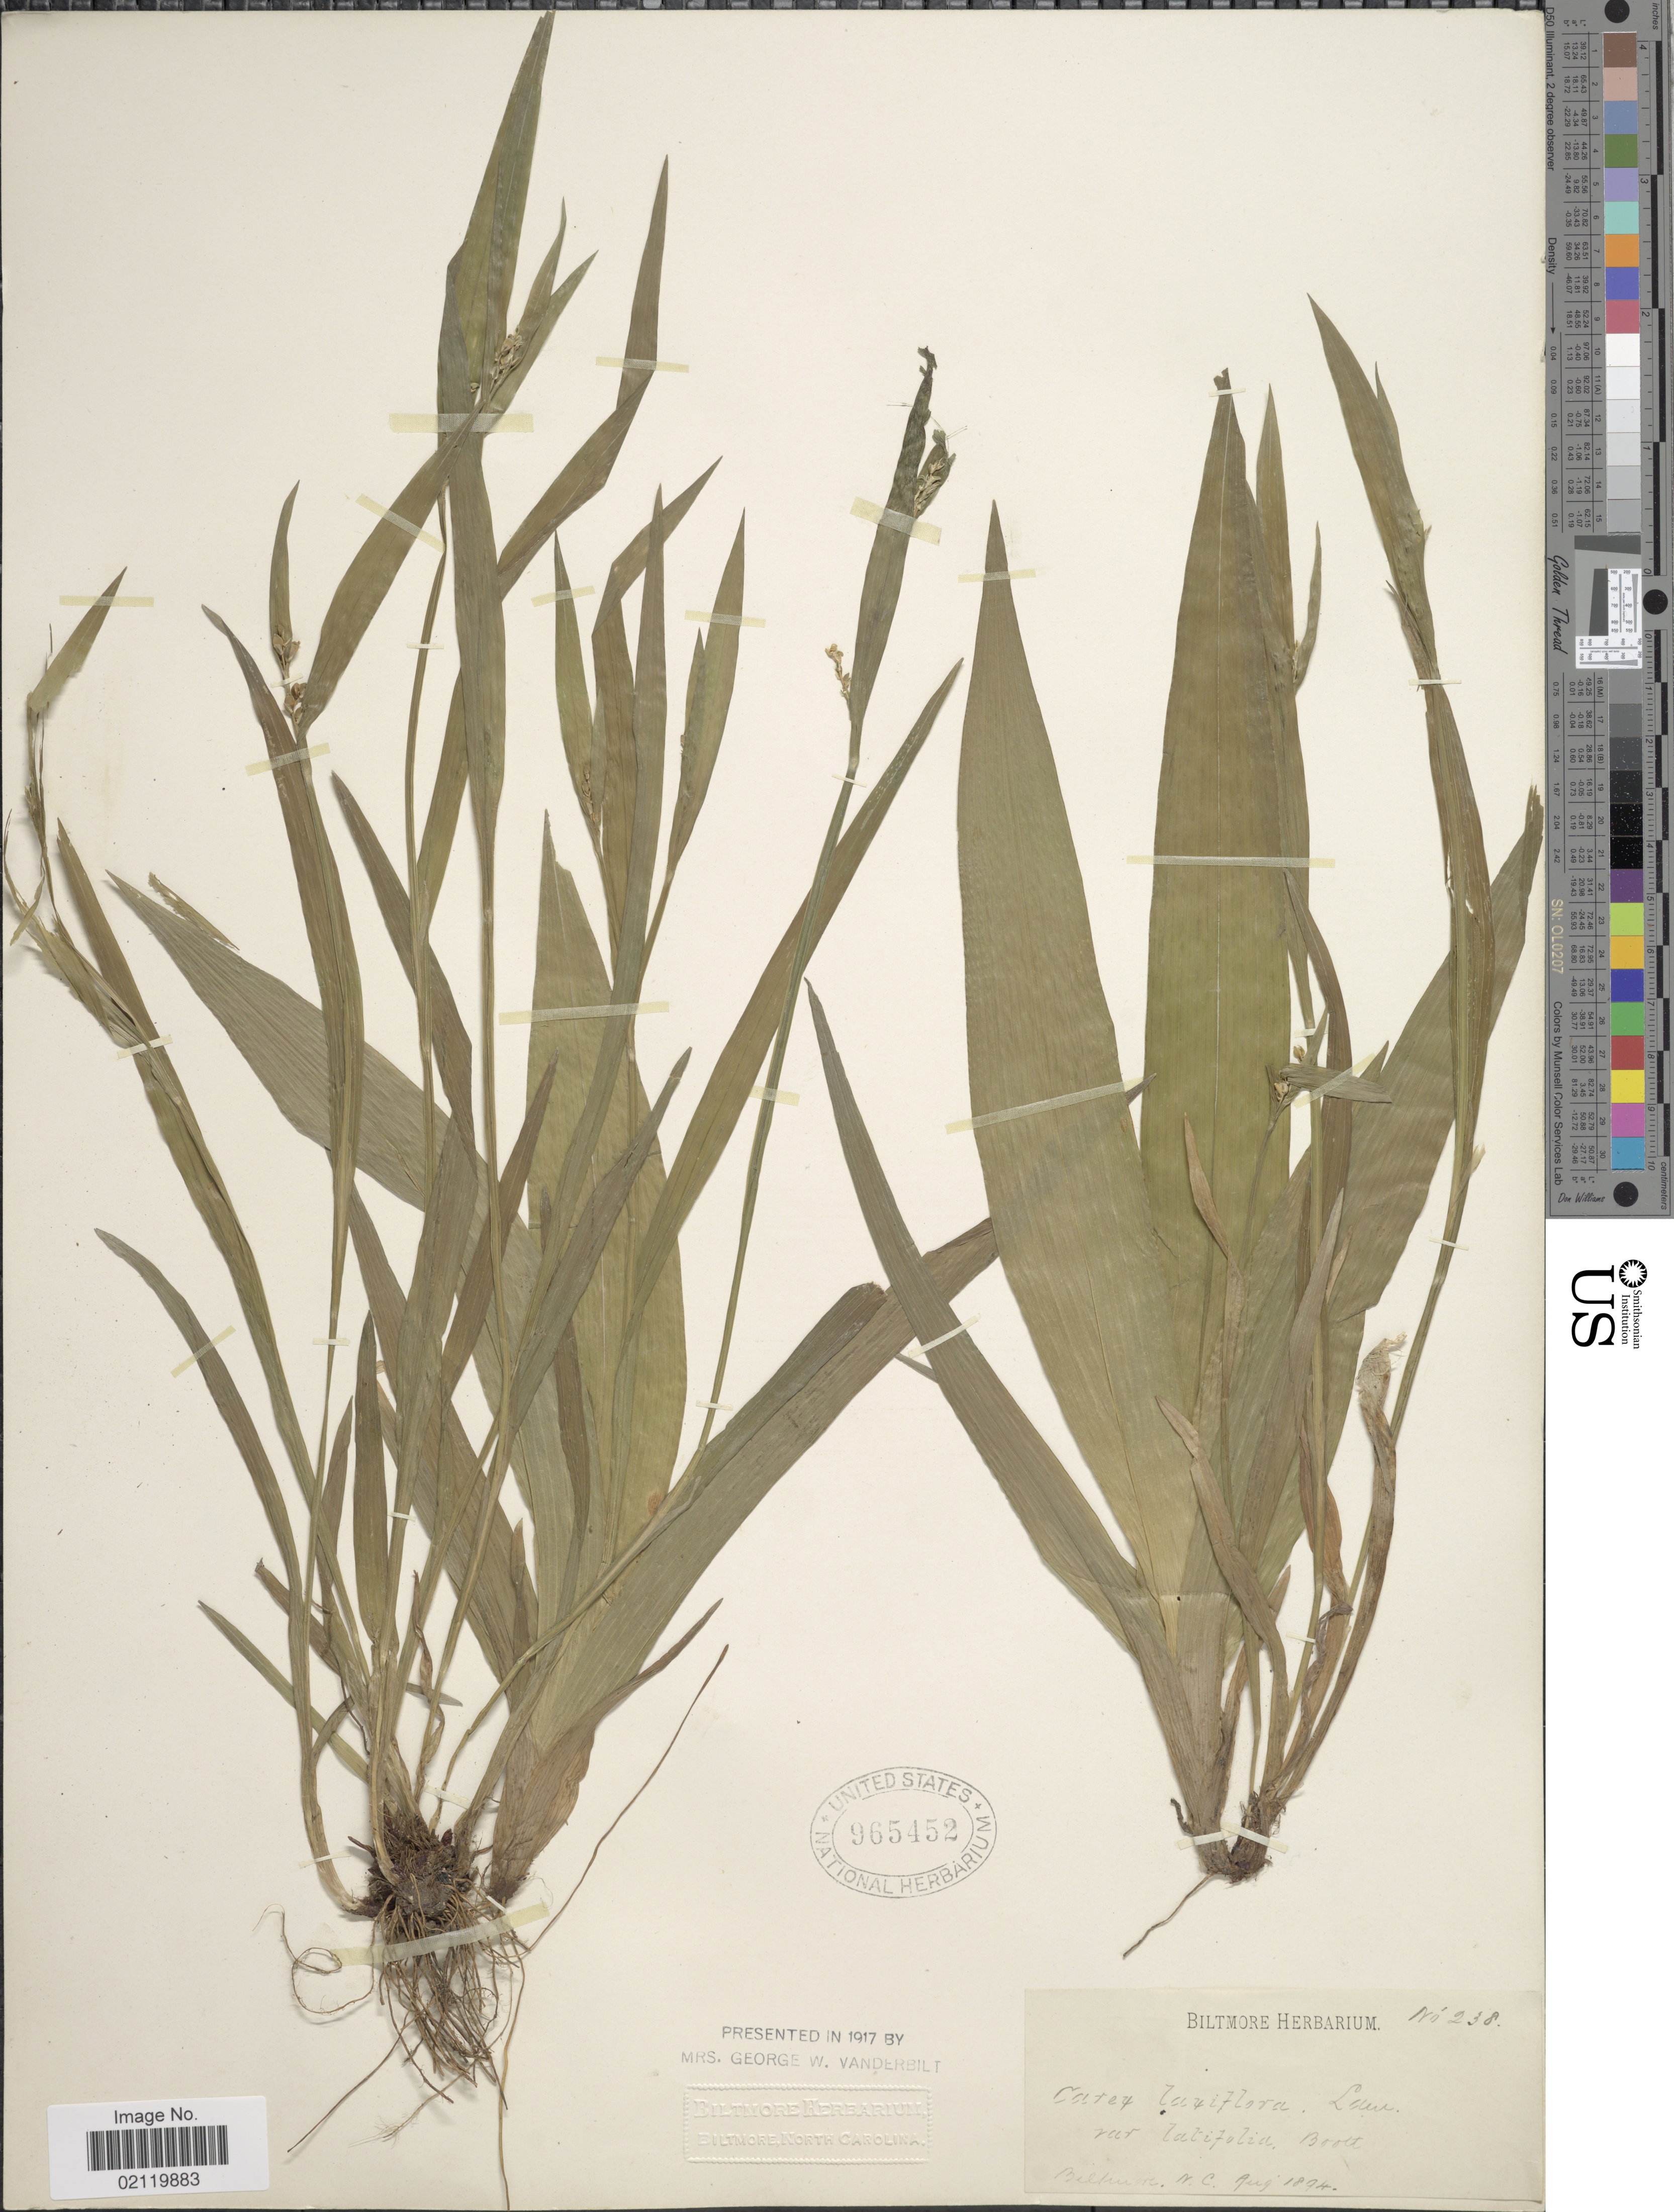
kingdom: Plantae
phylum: Tracheophyta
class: Liliopsida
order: Poales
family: Cyperaceae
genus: Carex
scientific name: Carex laxiflora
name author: Lam.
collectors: ex herb. Biltmore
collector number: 238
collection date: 1894-08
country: United States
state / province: North Carolina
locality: Biltmore. N.C.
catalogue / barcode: US 965452